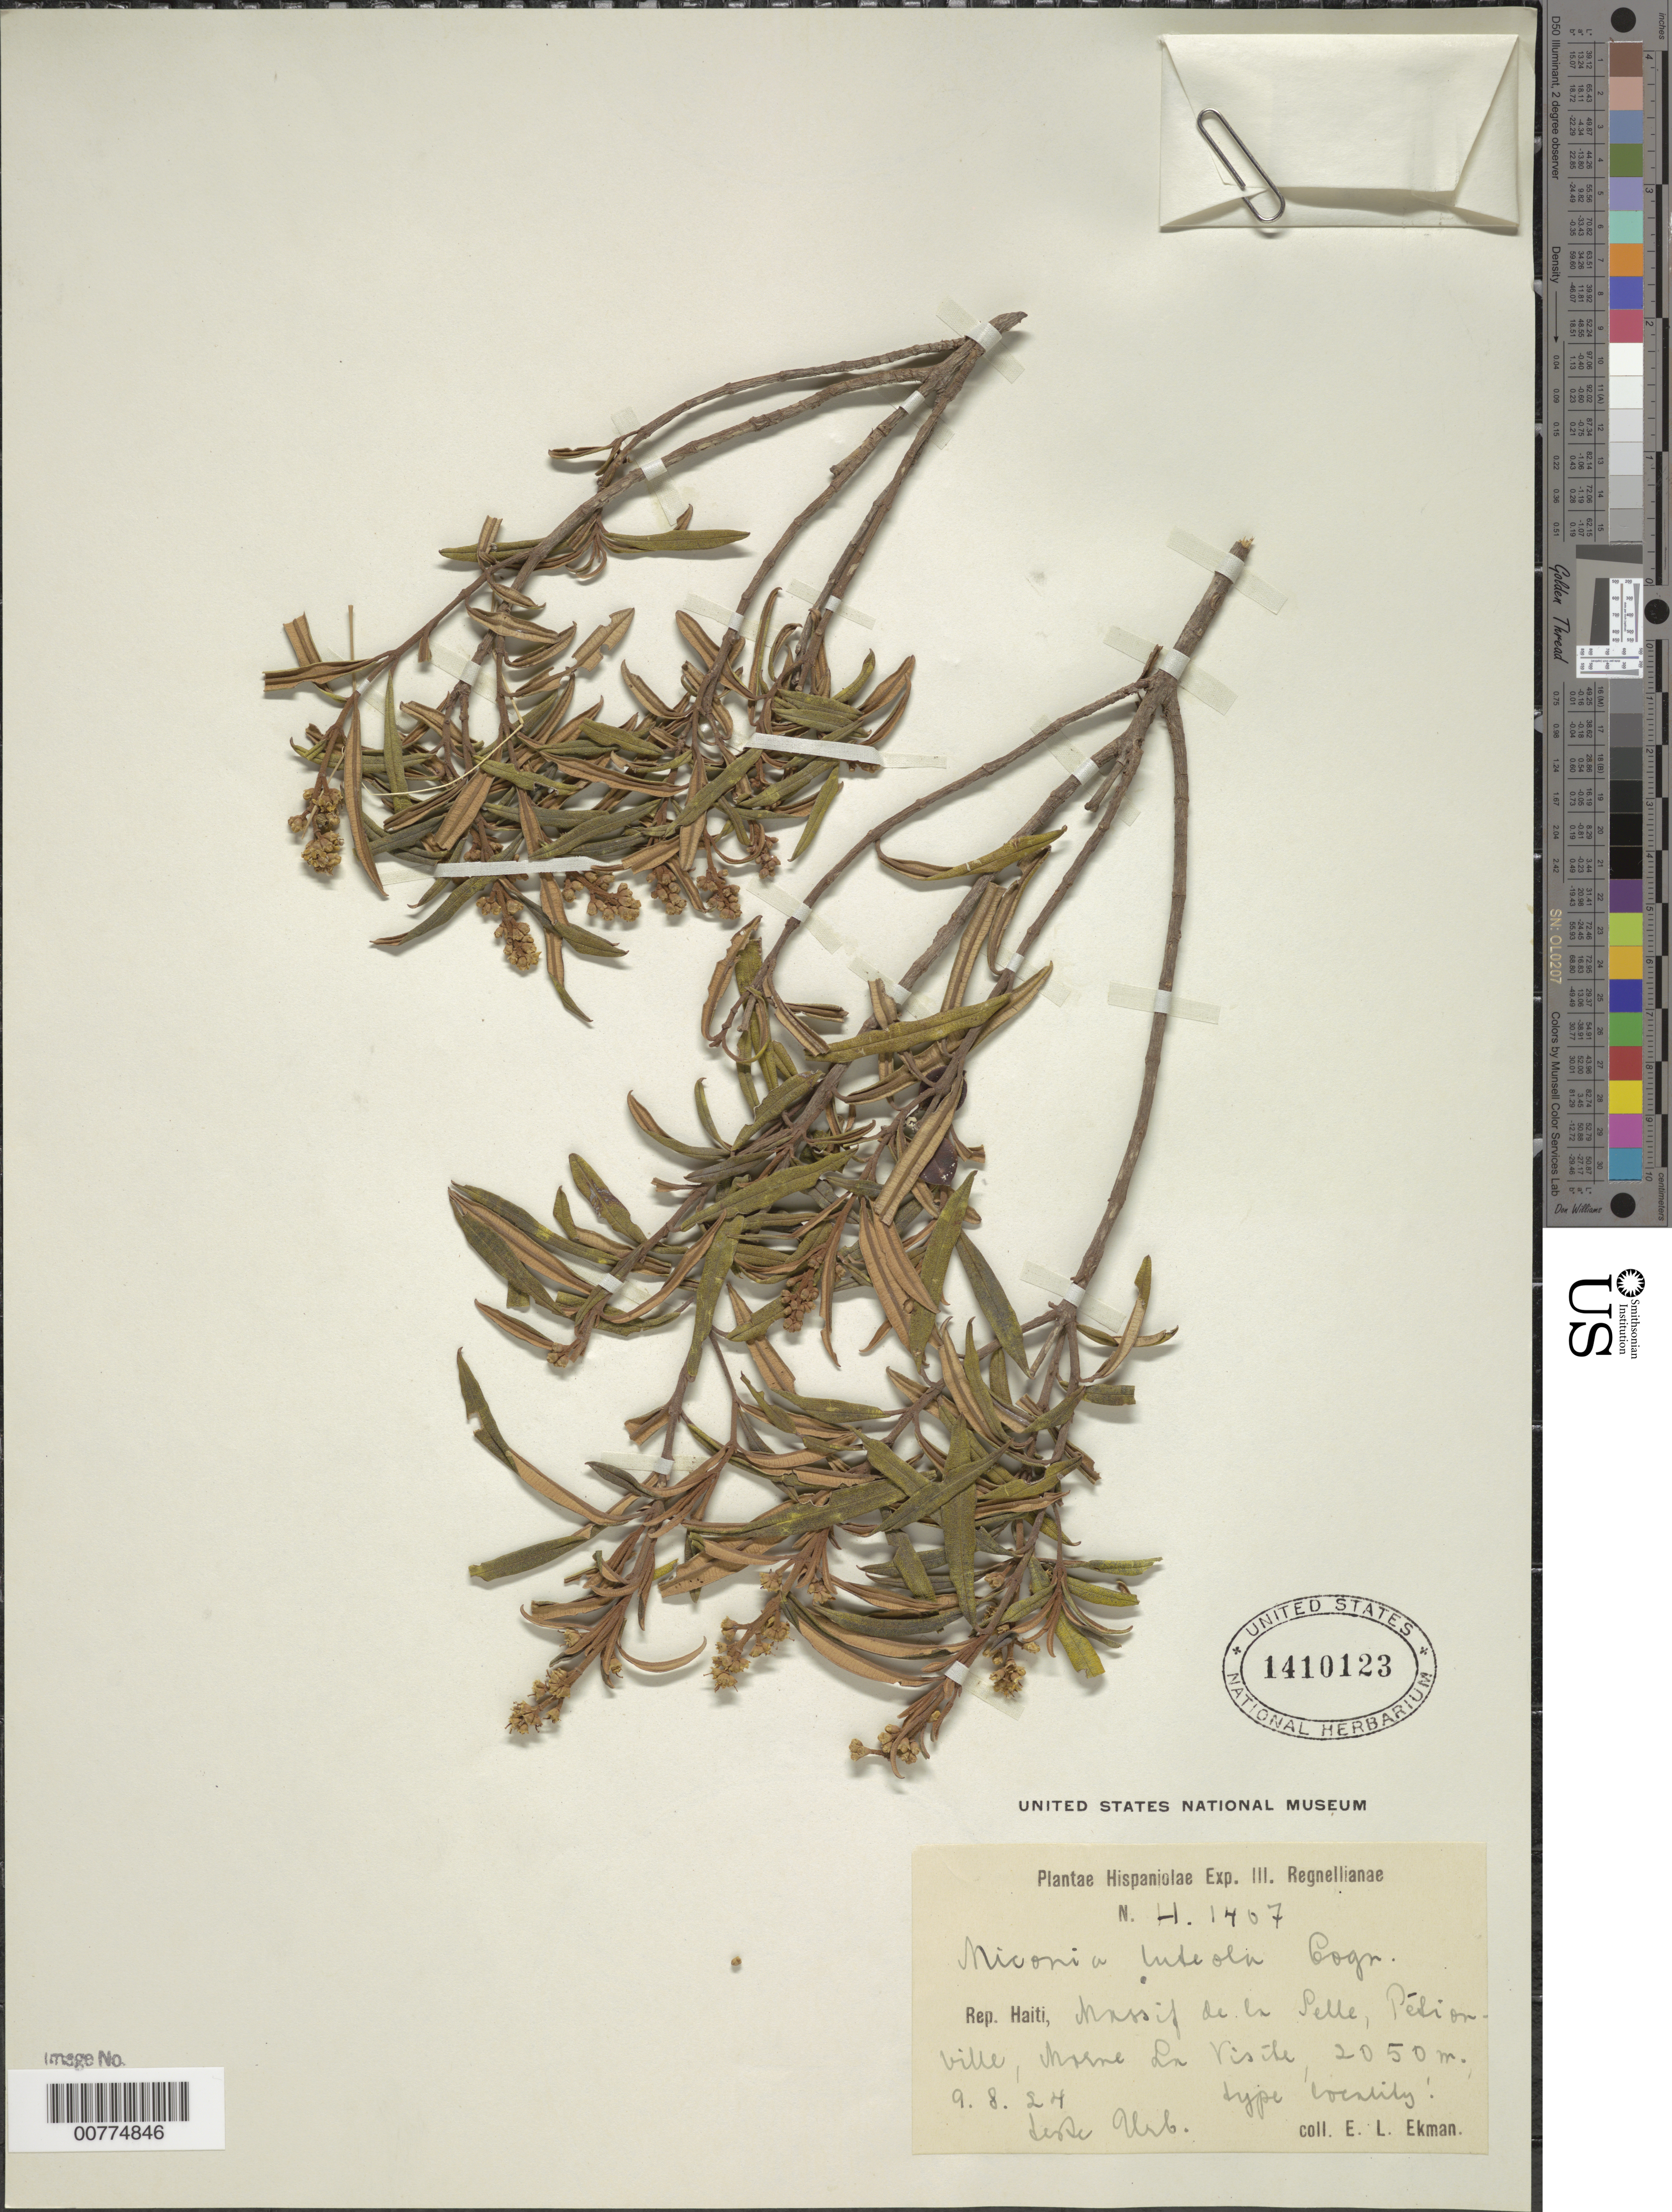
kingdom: Plantae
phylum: Tracheophyta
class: Magnoliopsida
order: Myrtales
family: Melastomataceae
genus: Miconia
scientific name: Miconia luteola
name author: Cogn.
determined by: Urban, Ignatz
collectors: E. L. Ekman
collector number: H 1407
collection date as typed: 09 Aug 1924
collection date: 1924-08-09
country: Haiti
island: Hispaniola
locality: Massif de la Selle, Pétionville, Morne La Visíte.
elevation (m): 2050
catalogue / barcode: US 1410123